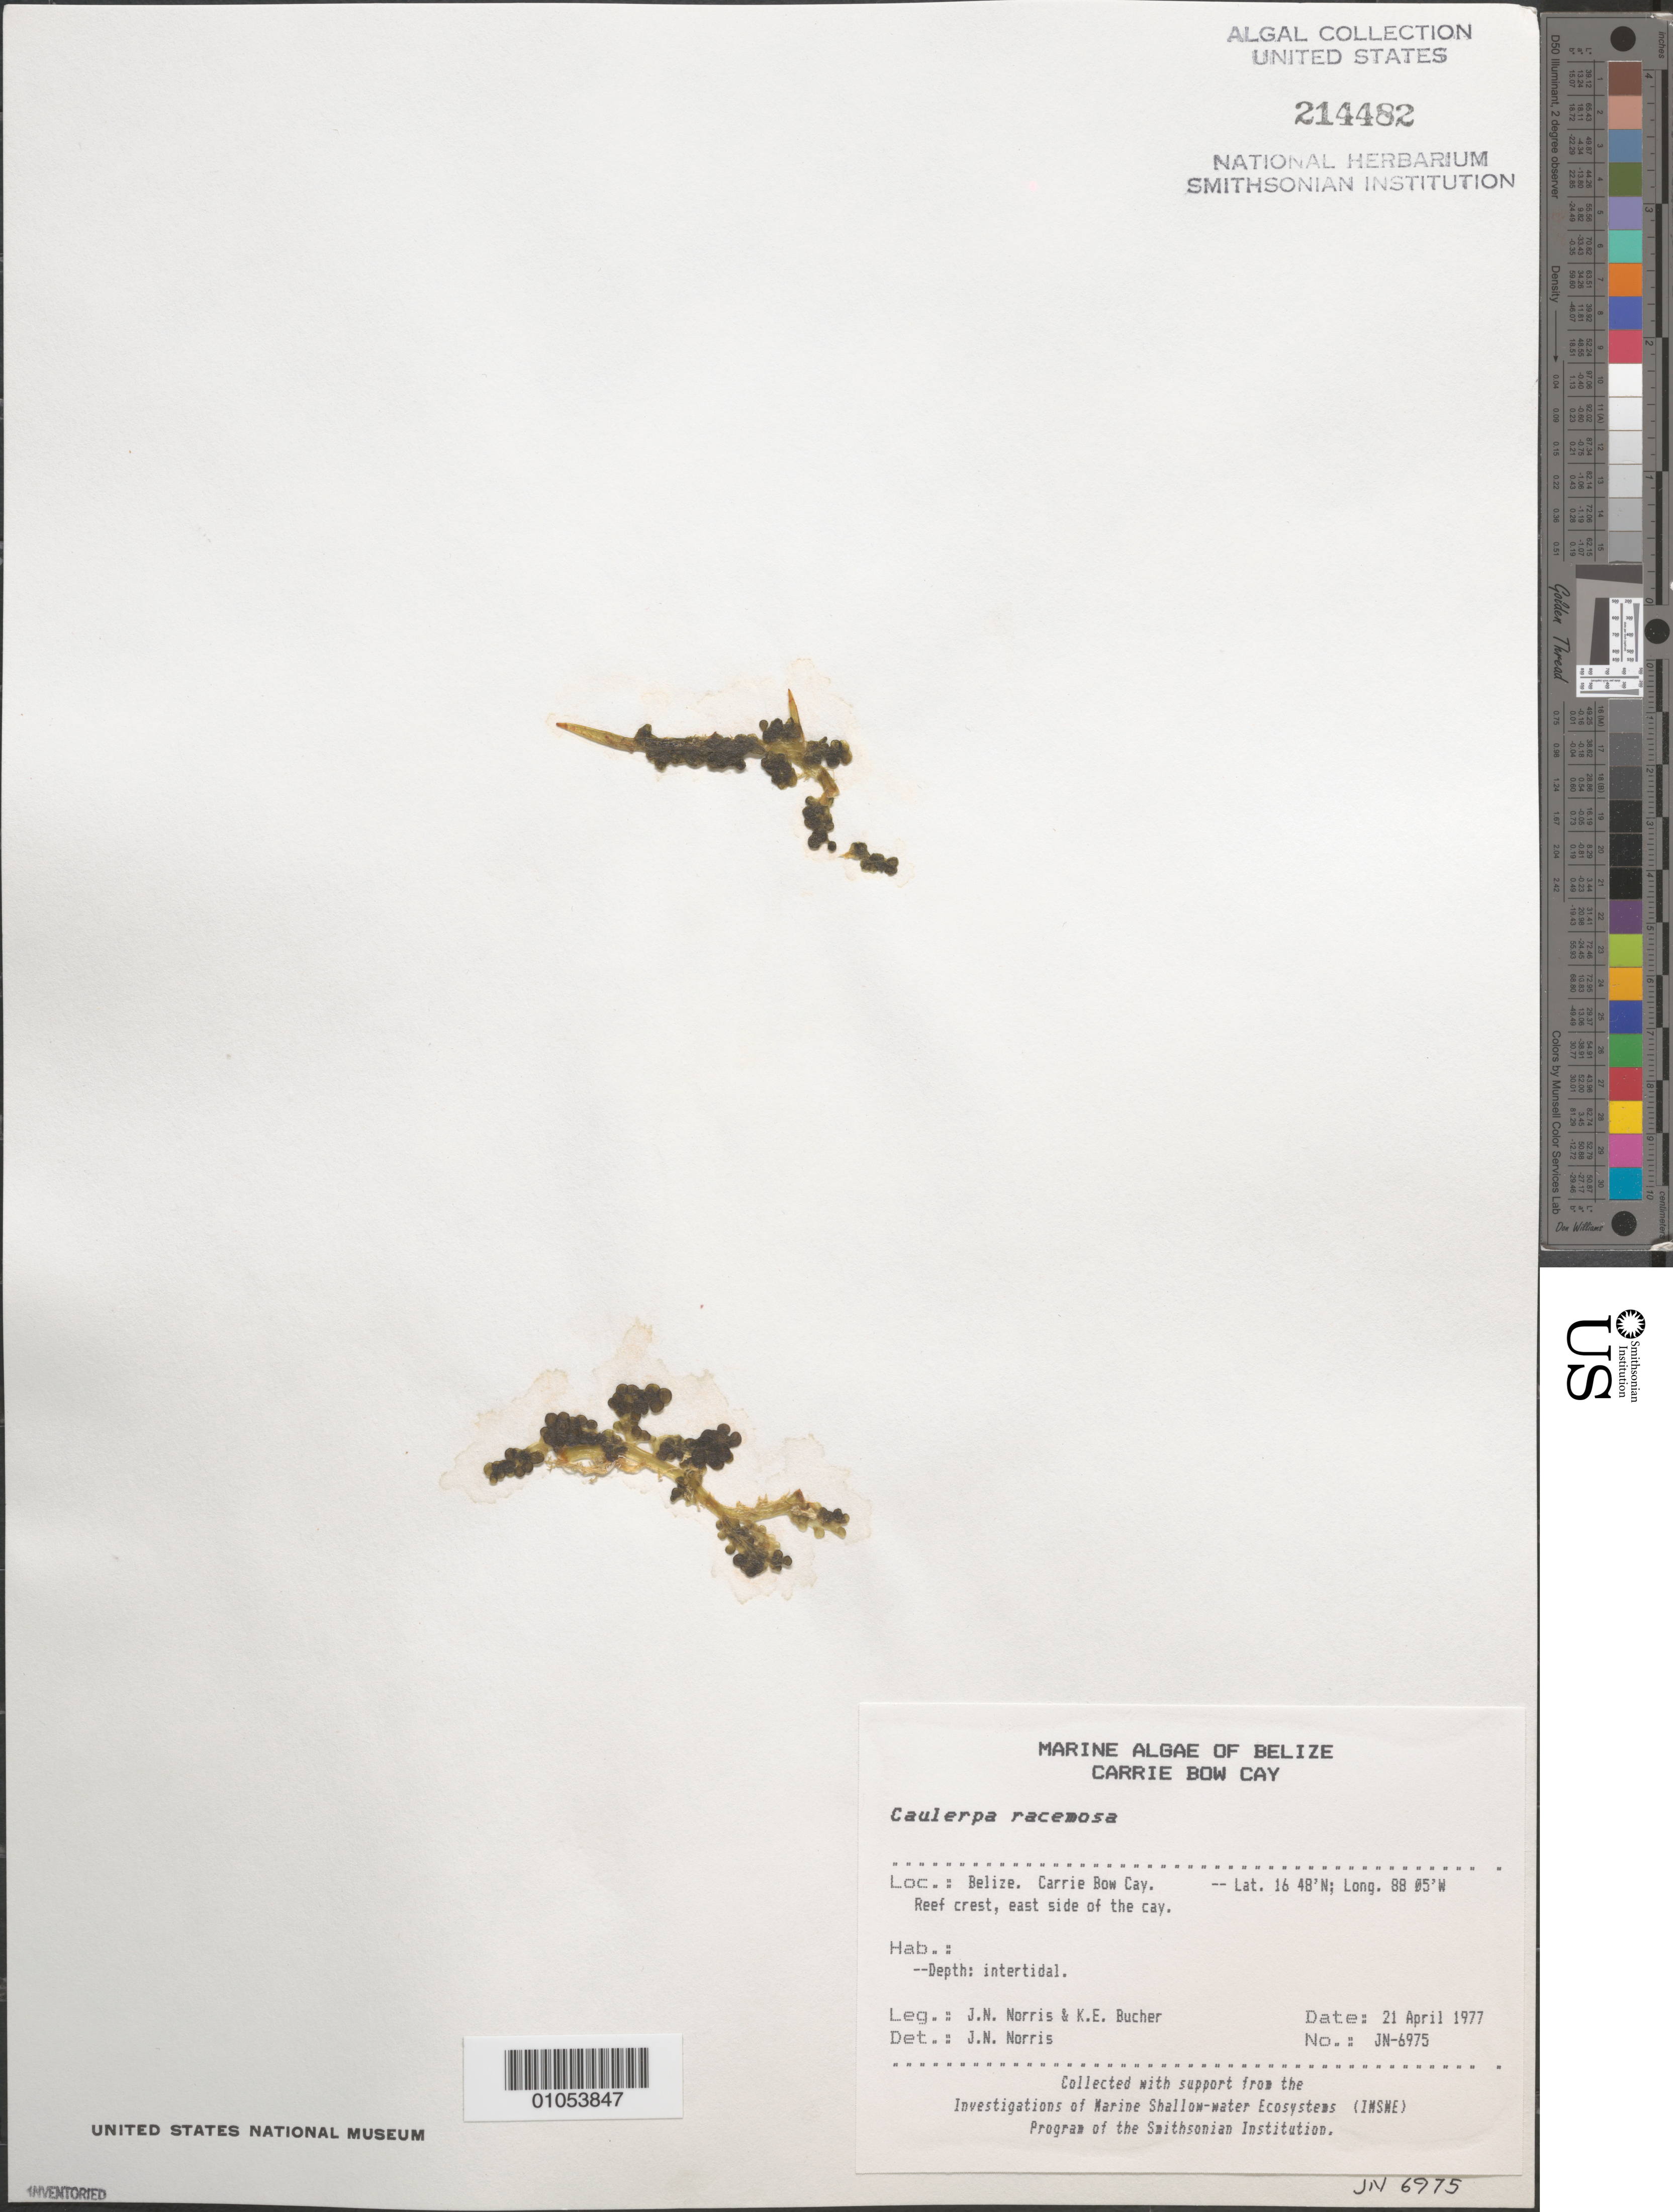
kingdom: Plantae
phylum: Chlorophyta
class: Ulvophyceae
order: Bryopsidales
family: Caulerpaceae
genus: Caulerpa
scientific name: Caulerpa racemosa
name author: (Forssk.) J. Agardh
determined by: Norris, James N.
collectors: J. N. Norris & K. E. Bucher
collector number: JN-6975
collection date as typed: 21 Apr 1977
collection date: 1977-04-21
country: Belize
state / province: Stann Creek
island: Carrie Bow Cay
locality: Reef crest, east side of cay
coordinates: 16 48'N, 88 05'W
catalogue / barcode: US 214482